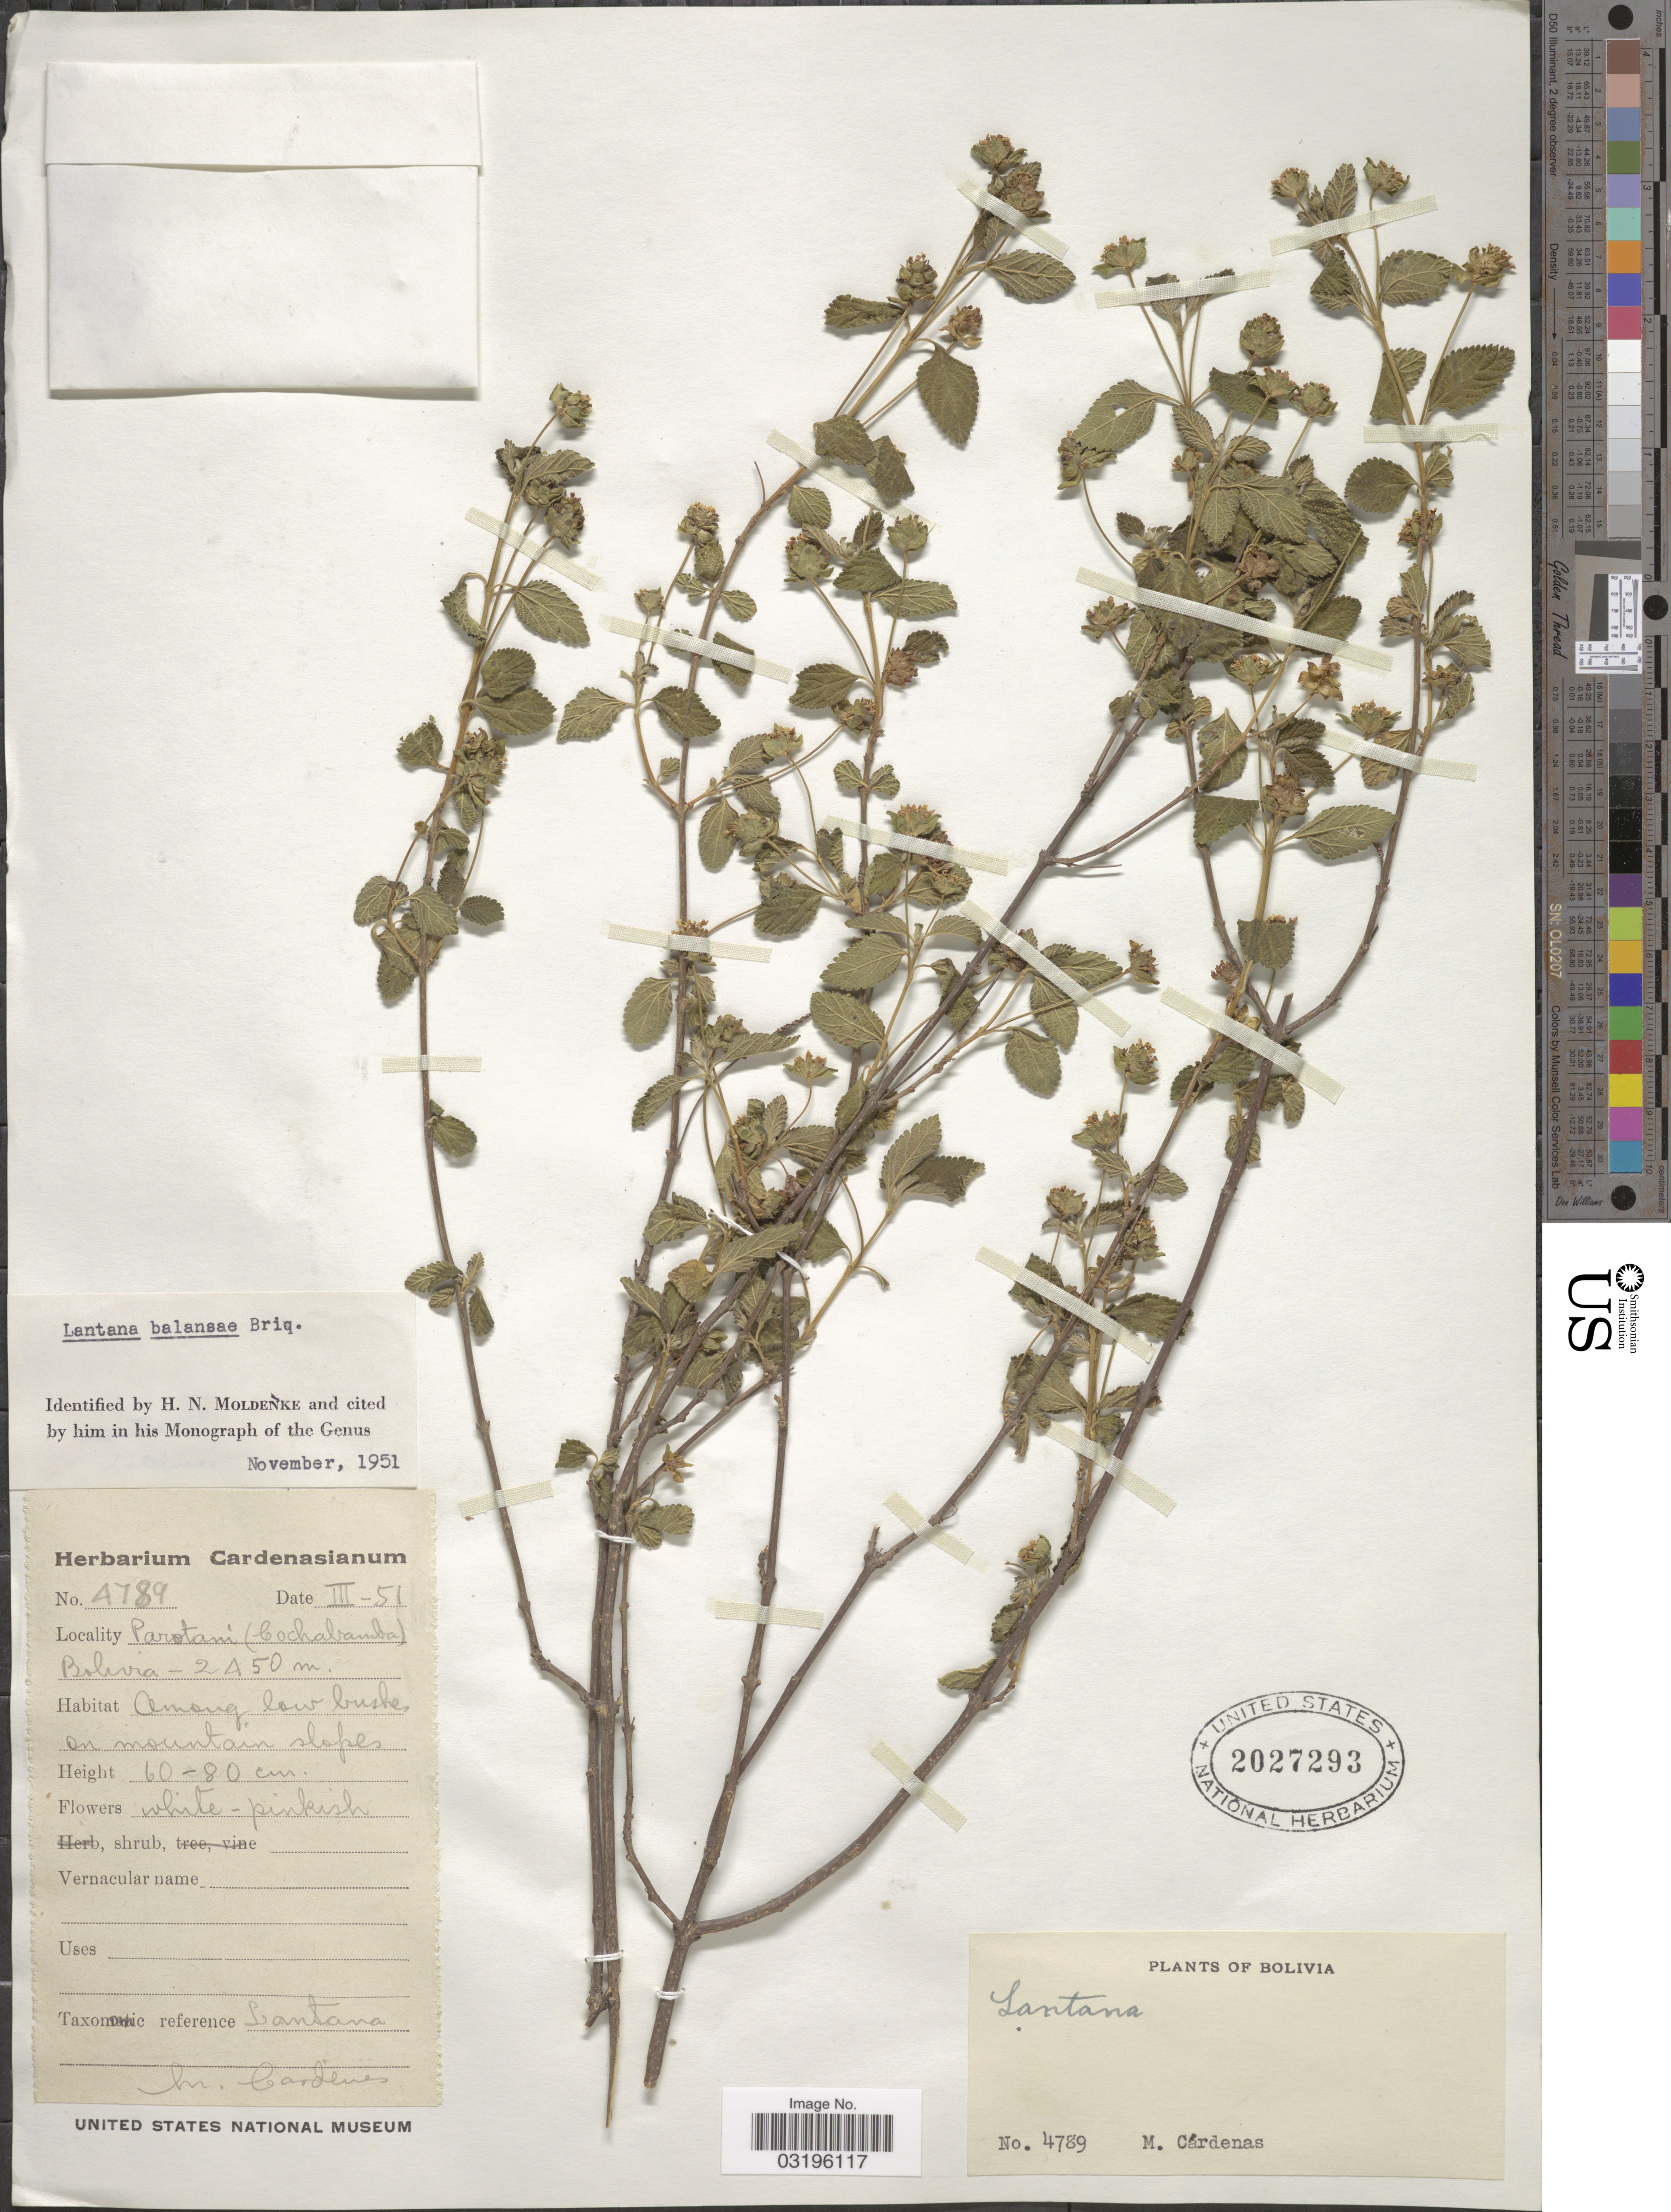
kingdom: Plantae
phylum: Tracheophyta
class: Magnoliopsida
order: Lamiales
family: Verbenaceae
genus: Lantana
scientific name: Lantana balansae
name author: Briq.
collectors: M. Cárdenas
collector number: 4789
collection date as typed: Transcribed d/m/y: /3/51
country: Bolivia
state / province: Cochabamba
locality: Parotami.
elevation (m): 2450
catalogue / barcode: US 2027293